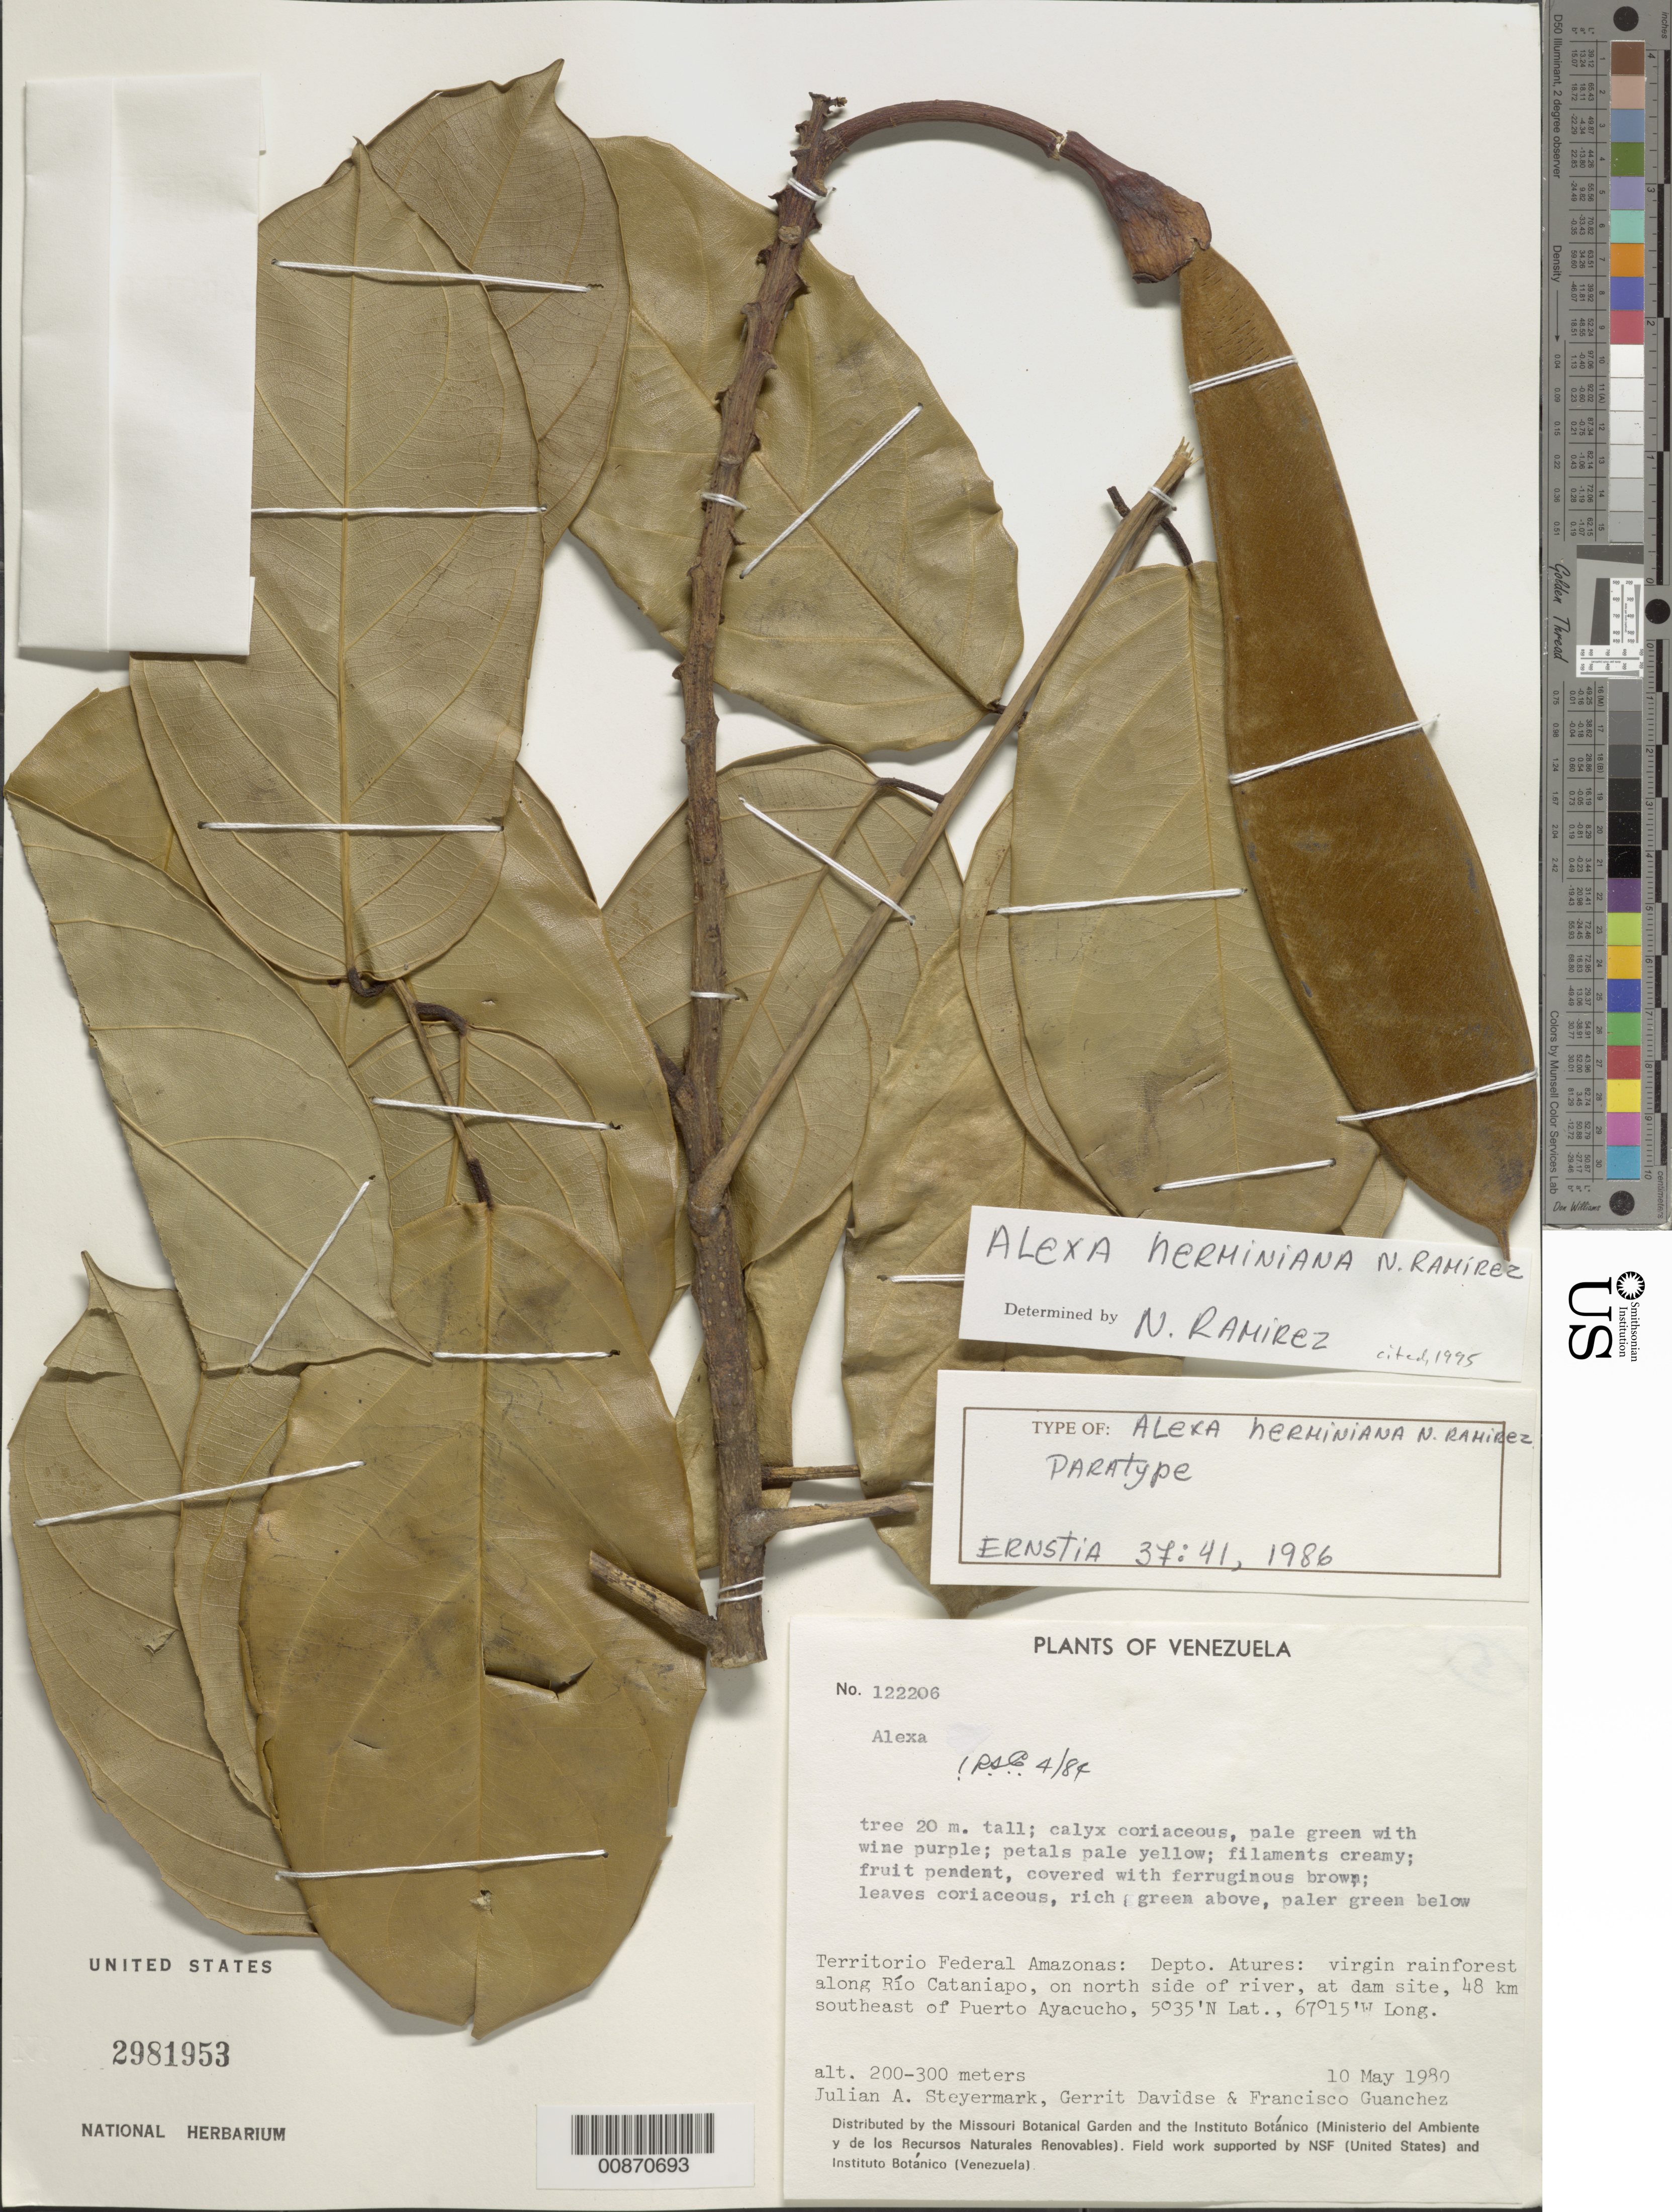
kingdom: Plantae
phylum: Tracheophyta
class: Magnoliopsida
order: Fabales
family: Fabaceae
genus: Alexa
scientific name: Alexa herminiana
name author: N. Ramírez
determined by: Cowan, R. S.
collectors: J. Steyermark, G. Davidse & F. Guánchez M.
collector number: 122206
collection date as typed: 10-May-80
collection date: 1980-05-10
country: Venezuela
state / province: Amazonas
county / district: Atures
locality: Río Cataniapo, on north side of river, at dam site, 48 km SE of Puerto Ayacucho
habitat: Virgin rainforest along river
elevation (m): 200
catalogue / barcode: US 2981953